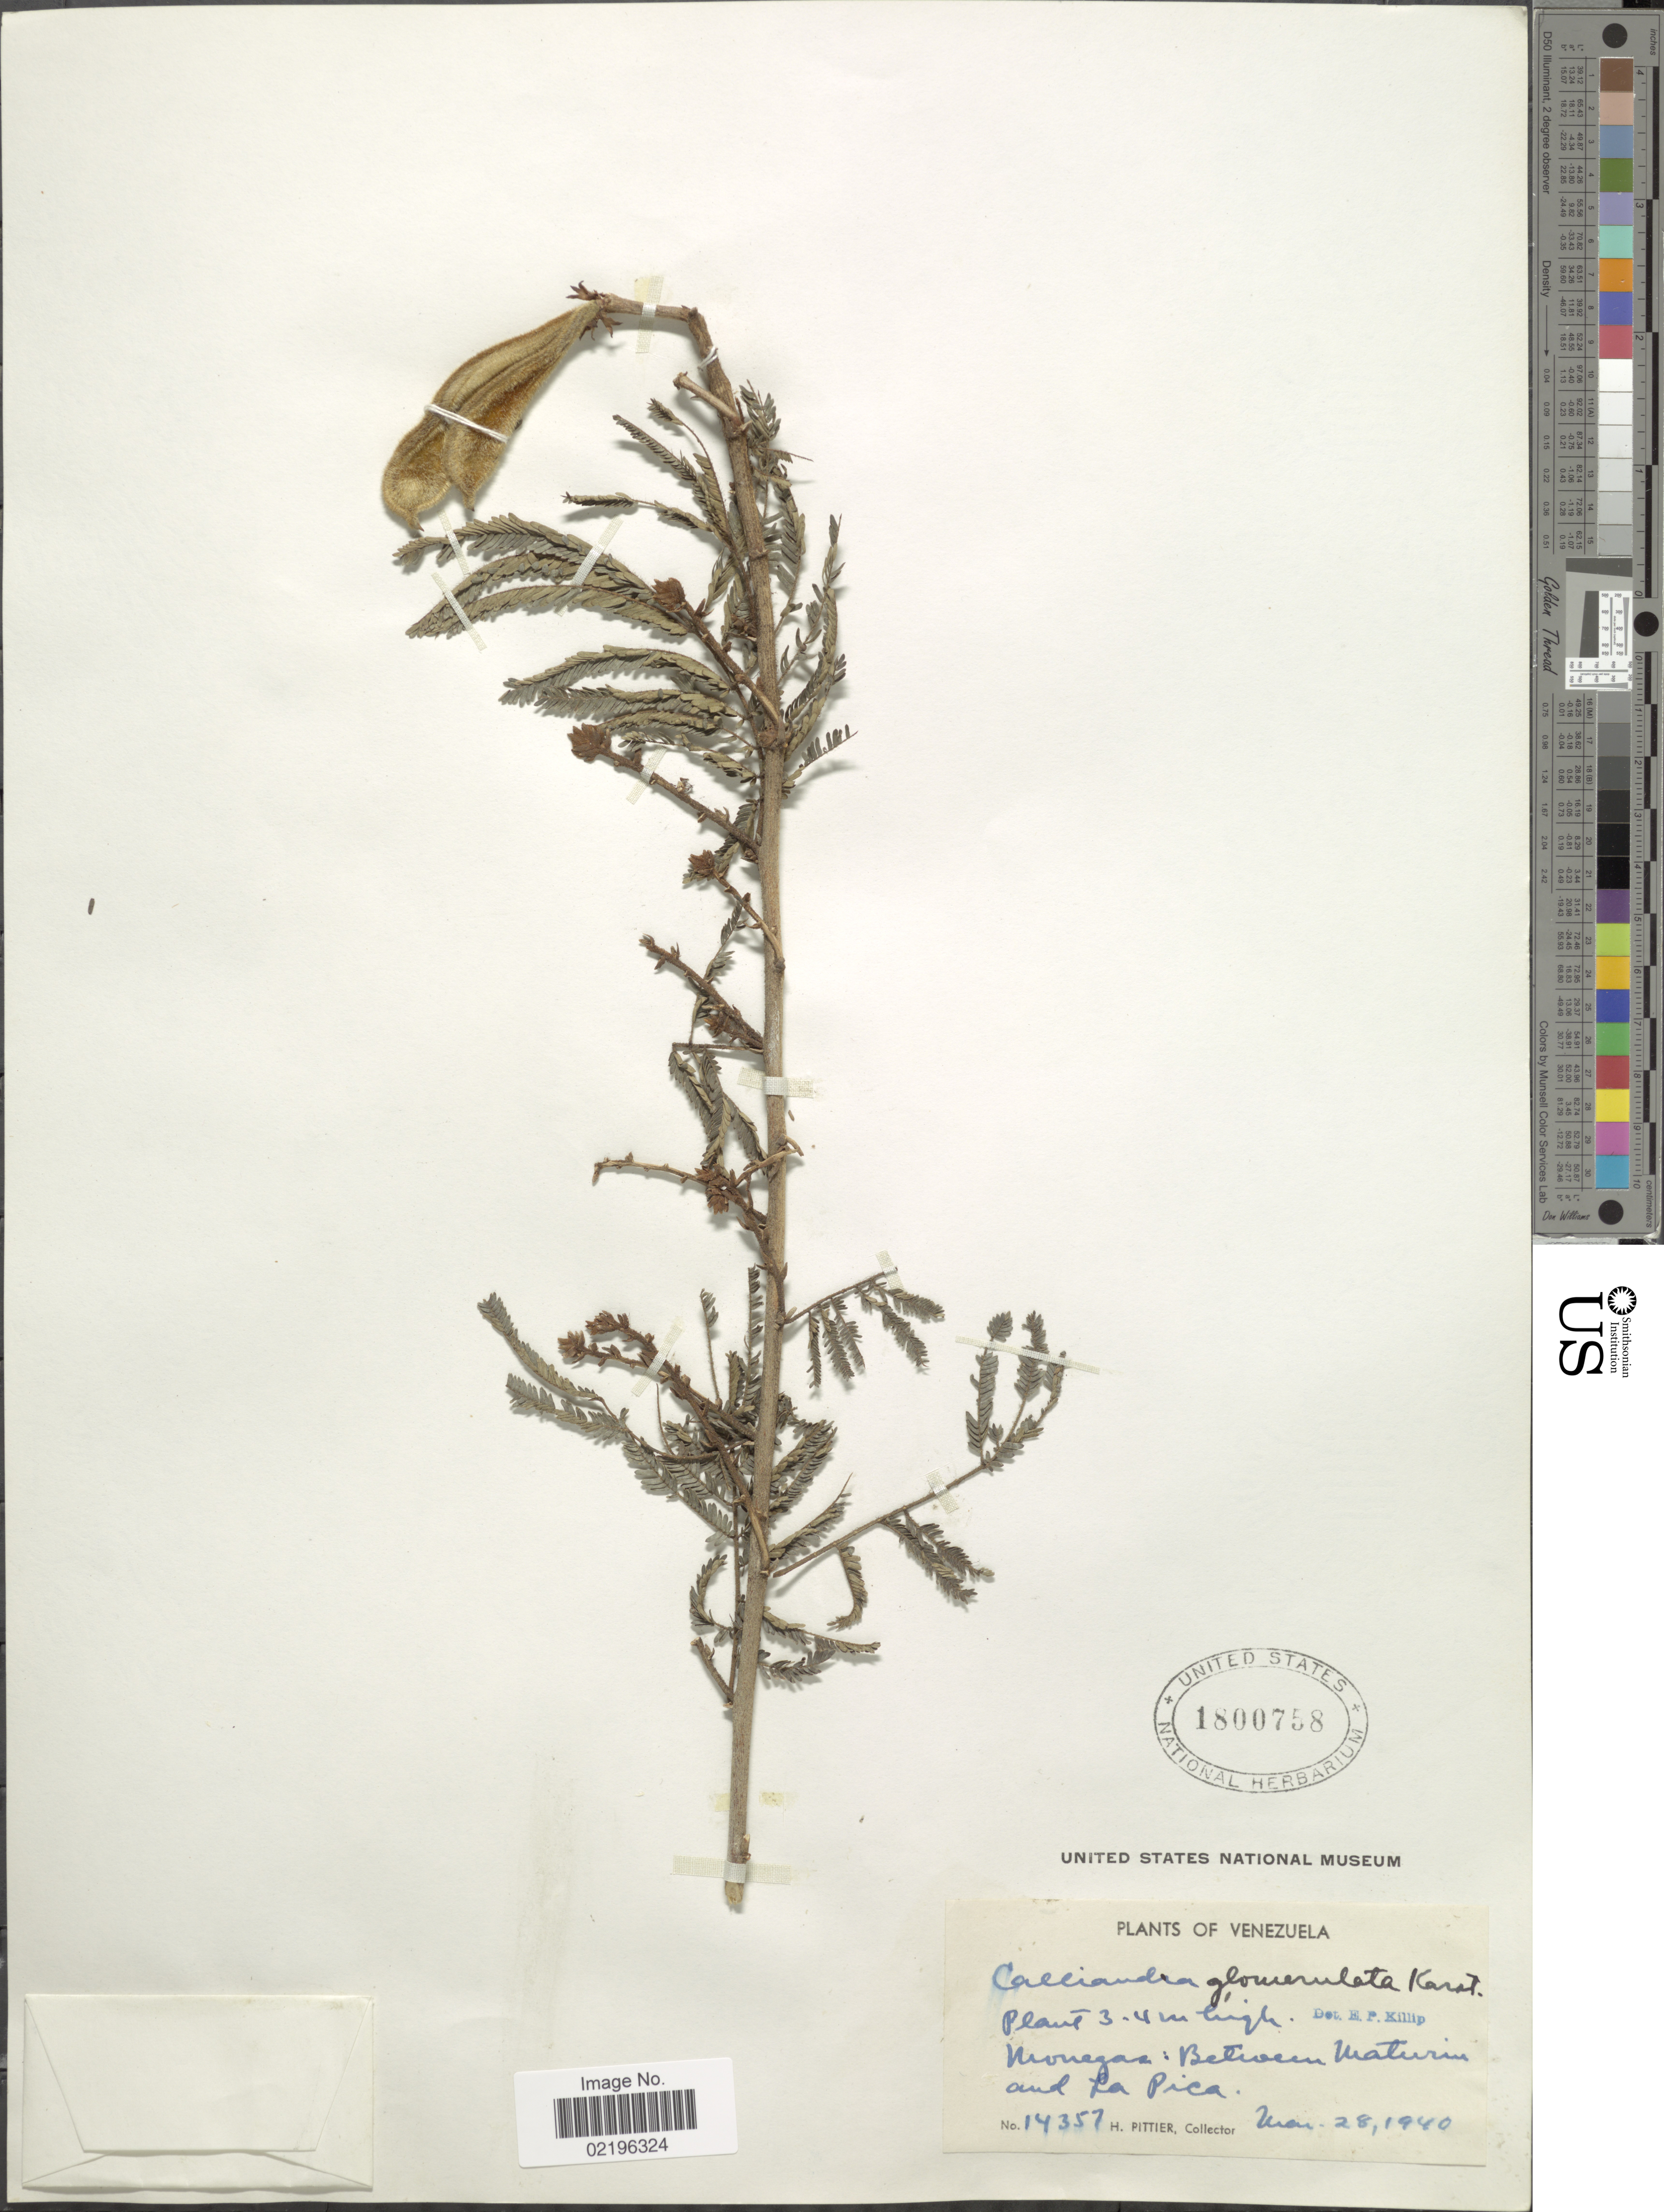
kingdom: Plantae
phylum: Tracheophyta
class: Magnoliopsida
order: Fabales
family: Fabaceae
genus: Calliandra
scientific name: Calliandra glomerulata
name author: H. Karst.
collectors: H. F. Pittier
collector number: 14357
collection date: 1940-03-28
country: Venezuela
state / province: Monagas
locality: Between Maturin and La Pica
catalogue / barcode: US 1800758